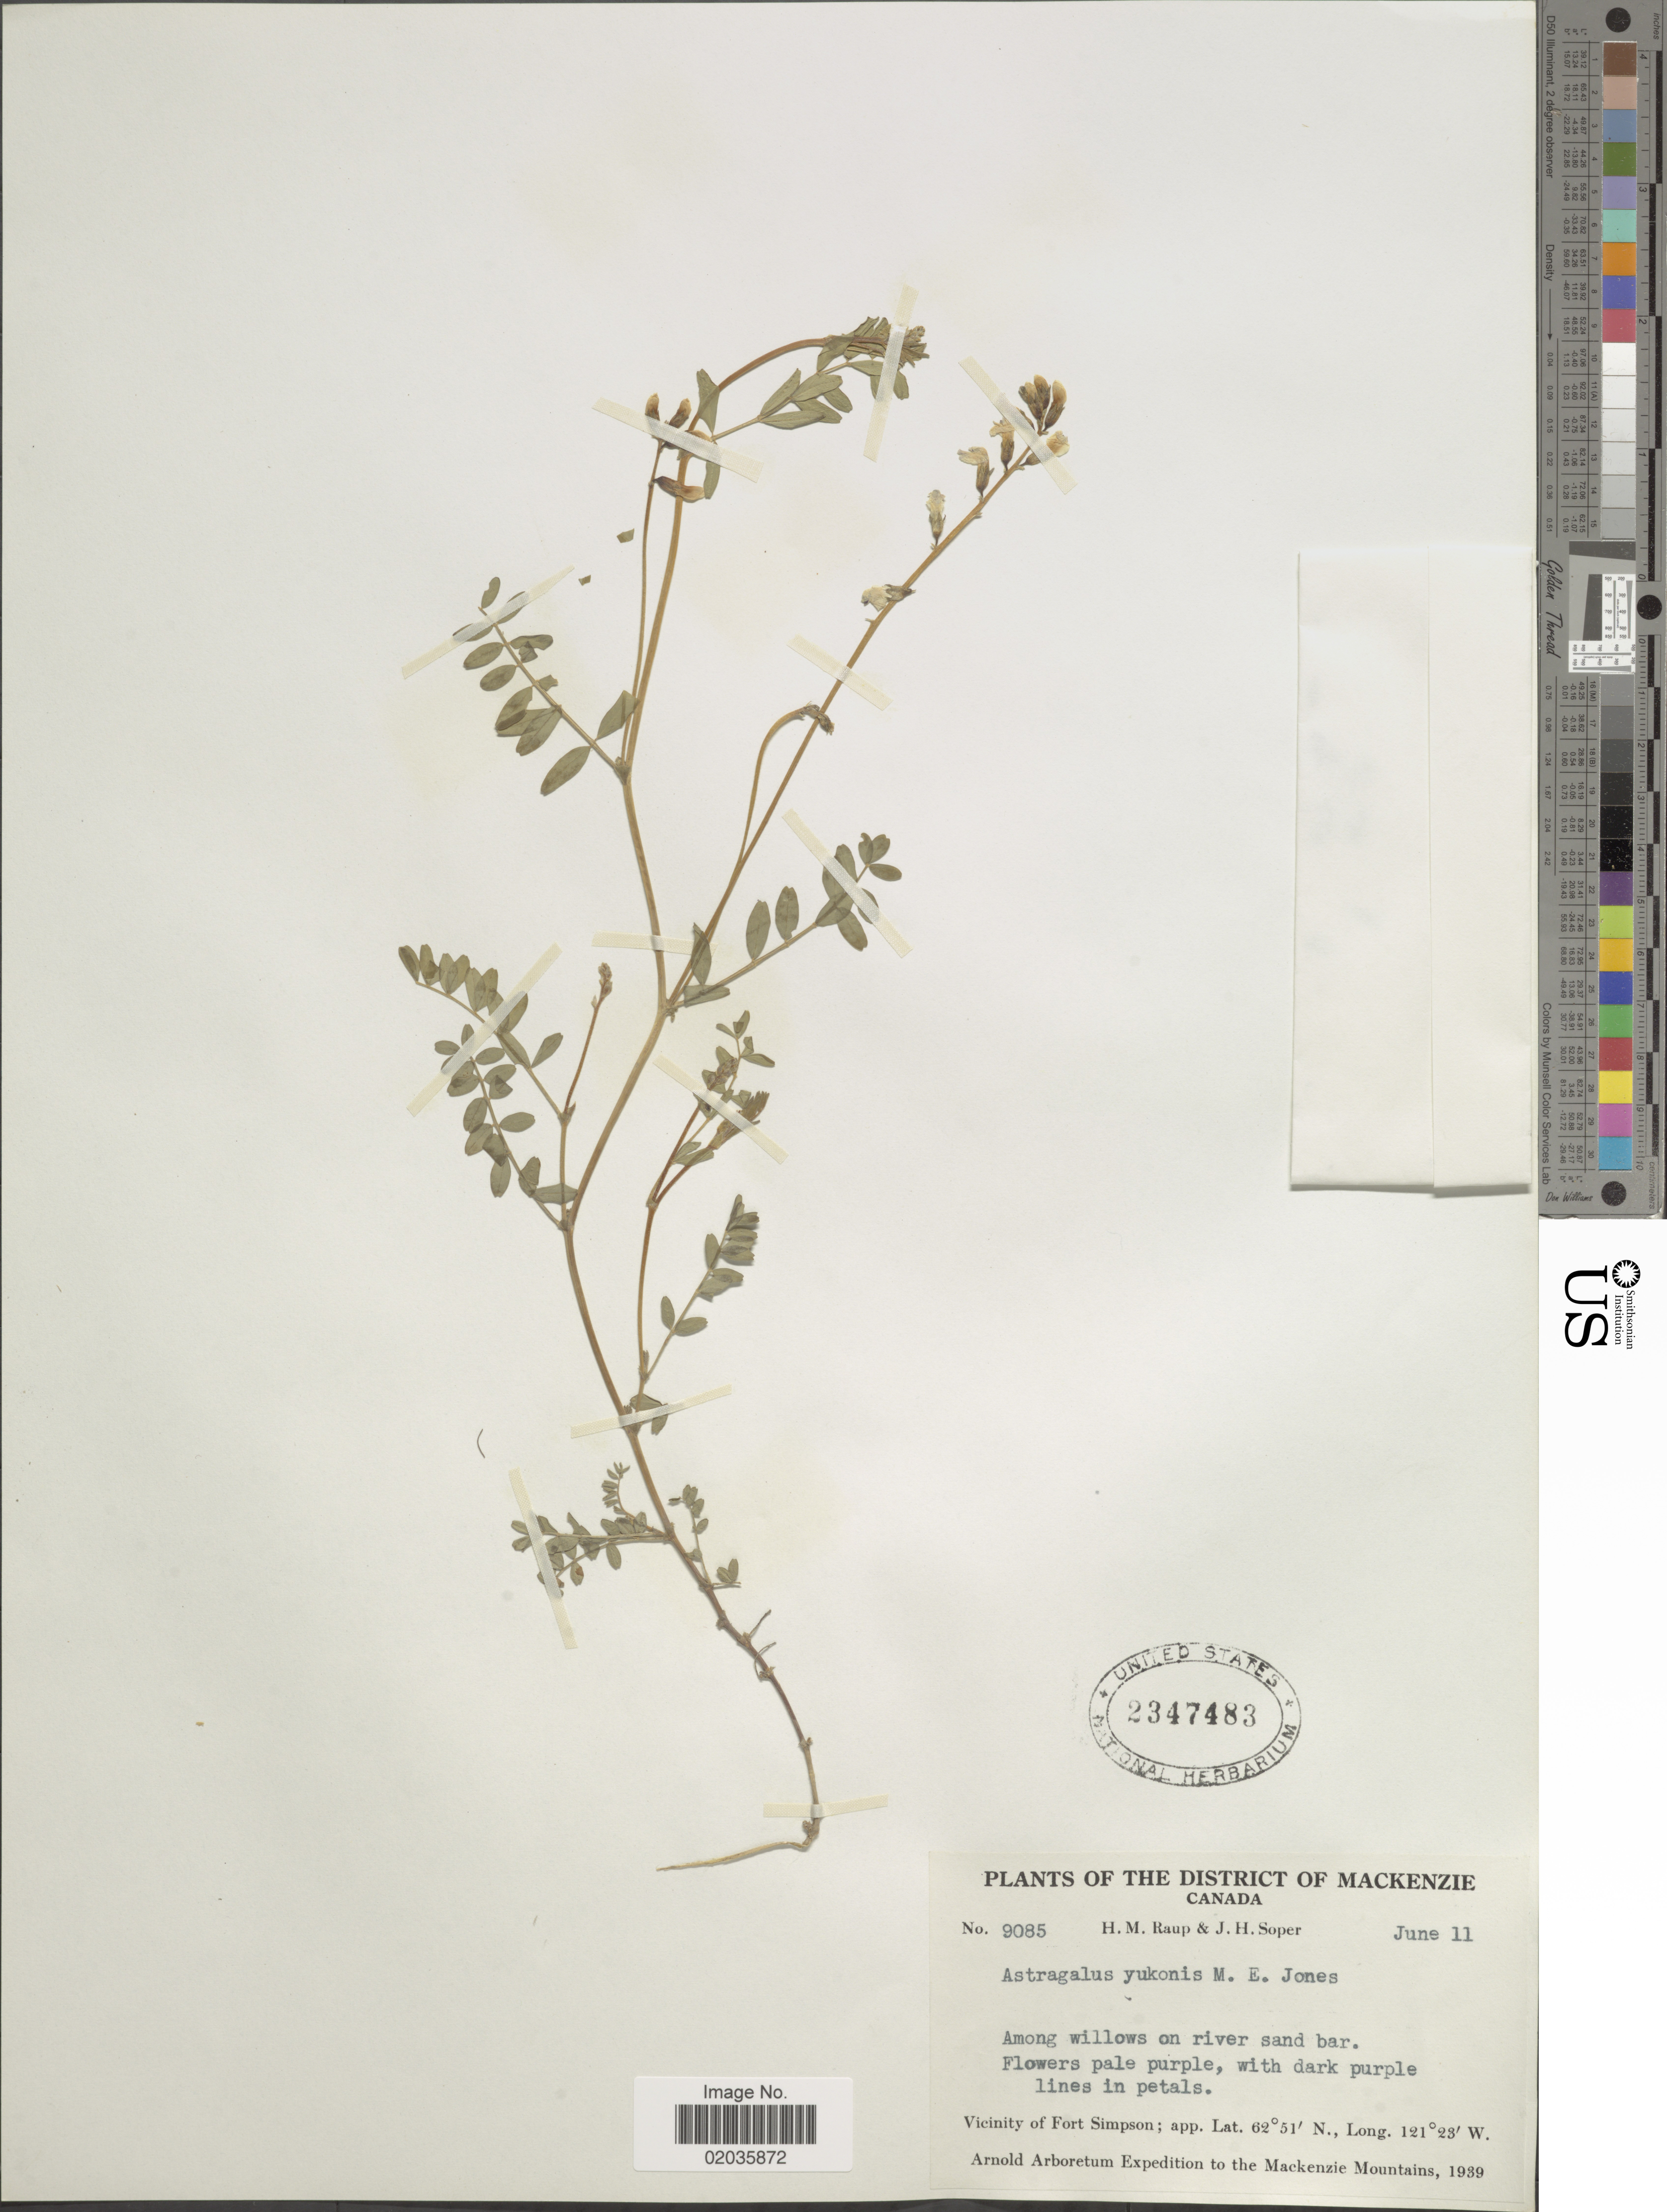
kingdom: Plantae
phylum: Tracheophyta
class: Magnoliopsida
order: Fabales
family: Fabaceae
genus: Astragalus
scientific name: Astragalus yukonis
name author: M.E. Jones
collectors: H. Raup & J. H. Soper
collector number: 9085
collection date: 1939-06-11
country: Canada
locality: District of Mackenzie, among willows on river sand bar, vicinity of Fort Simpson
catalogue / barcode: US 2347483